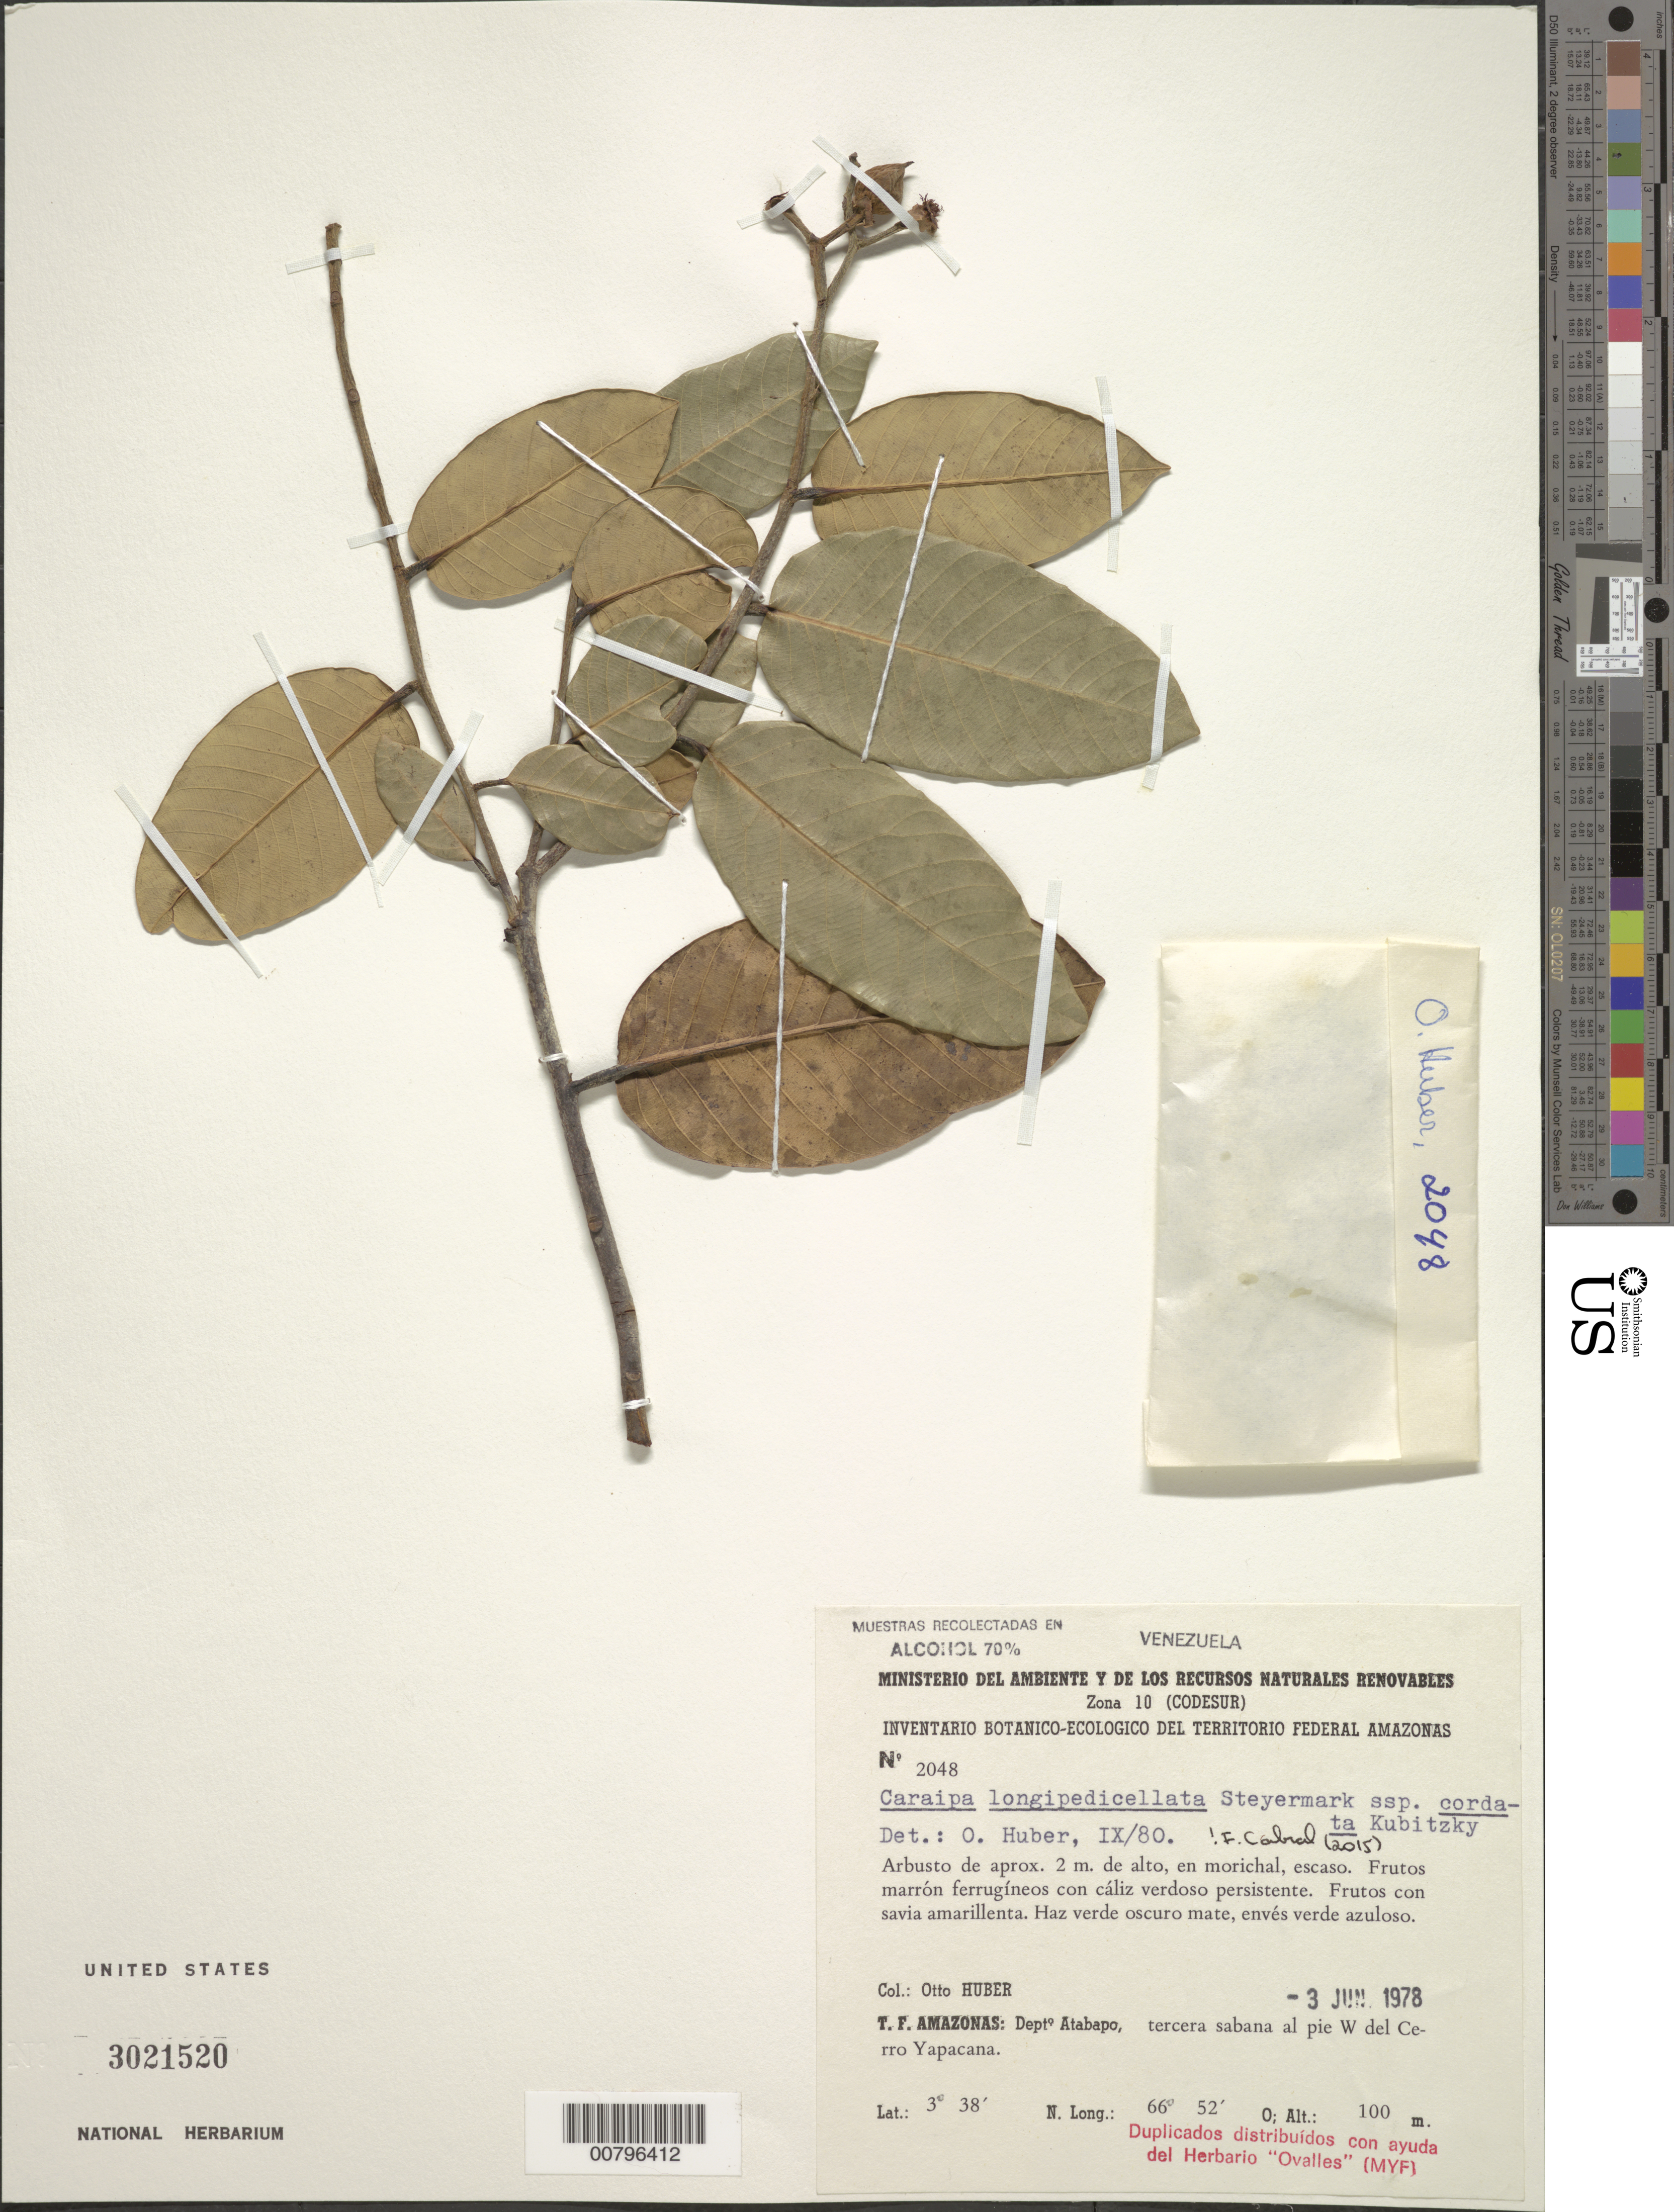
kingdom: Plantae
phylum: Tracheophyta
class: Magnoliopsida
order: Malpighiales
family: Calophyllaceae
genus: Caraipa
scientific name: Caraipa longipedicellata subsp. cordata Kubitzki, ined.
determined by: Huber, Otto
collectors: O. Huber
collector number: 2048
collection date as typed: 3-Jun-78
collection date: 1978-06-03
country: Venezuela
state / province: Amazonas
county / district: Atabapo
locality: Cerro Yapacána, W del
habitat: Morichal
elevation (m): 100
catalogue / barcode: US 3021520